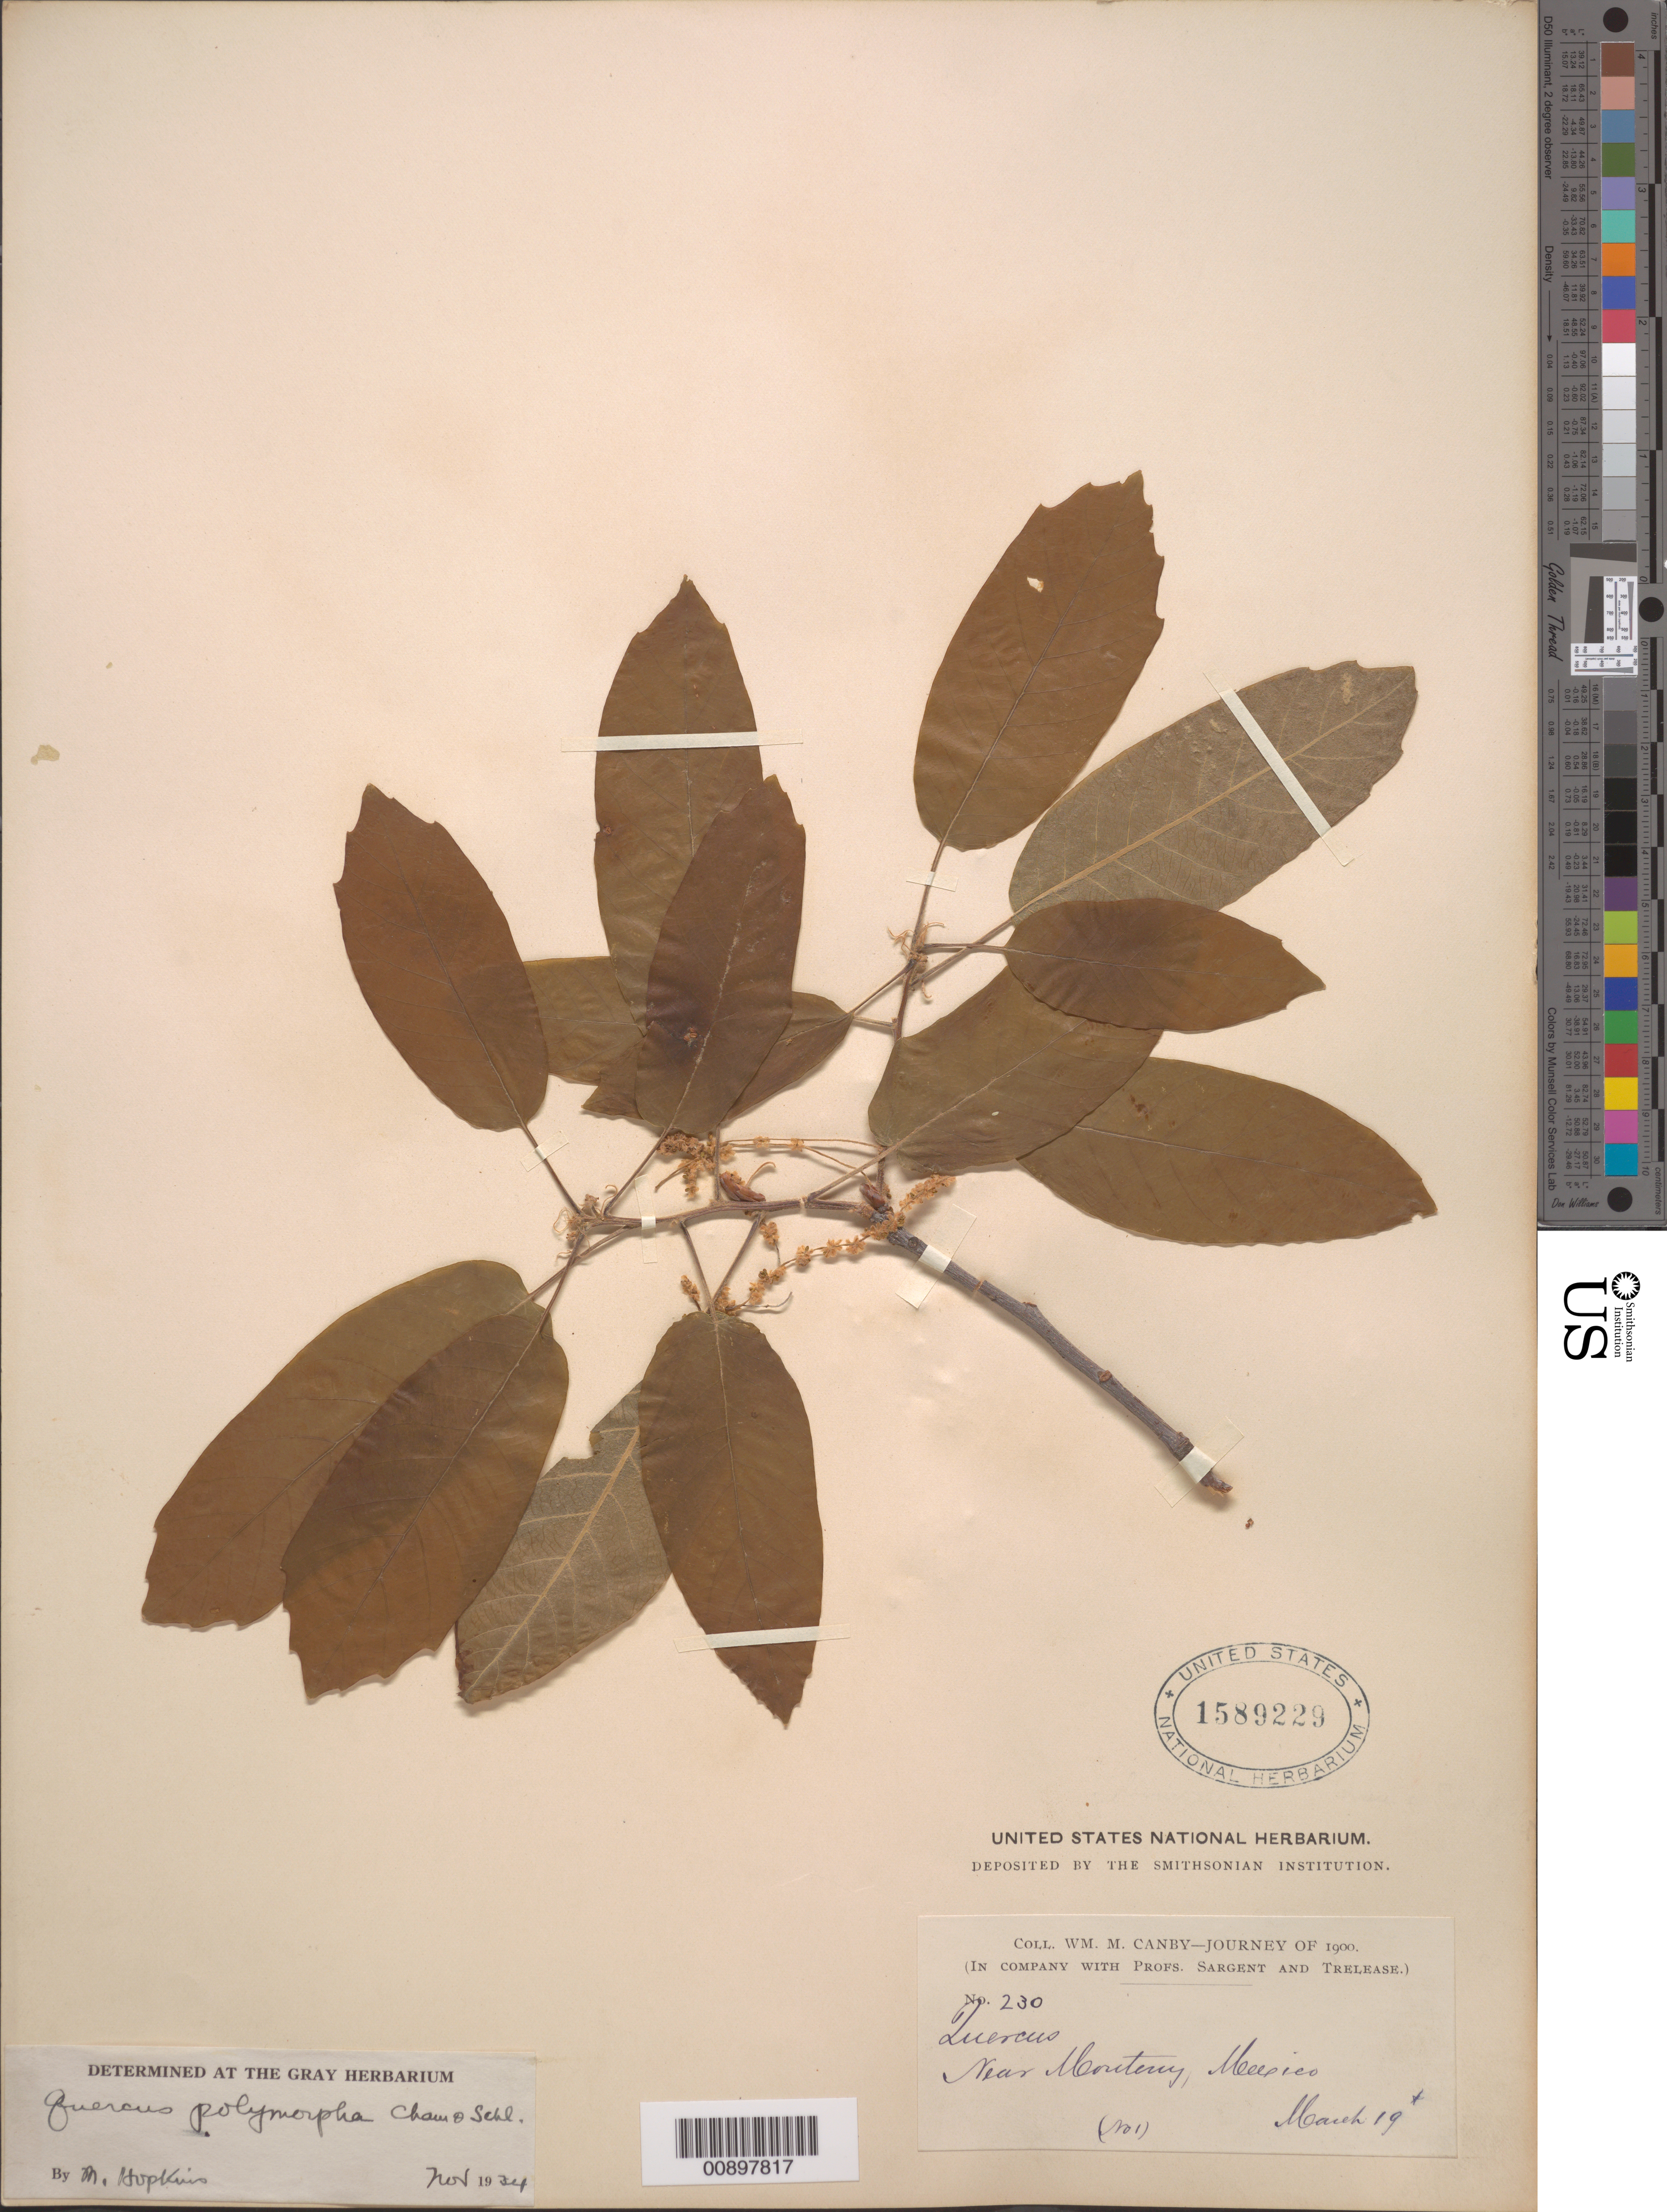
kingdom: Plantae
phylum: Tracheophyta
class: Magnoliopsida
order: Fagales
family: Fagaceae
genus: Quercus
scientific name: Quercus polymorpha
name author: Schltdl. & Cham.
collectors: W. M. Canby, -- Sargent & -- Trelease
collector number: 230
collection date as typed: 19 Mar 1900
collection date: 1900-03-19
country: Mexico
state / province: Nuevo León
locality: Near Monterrey.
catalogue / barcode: US 1589229